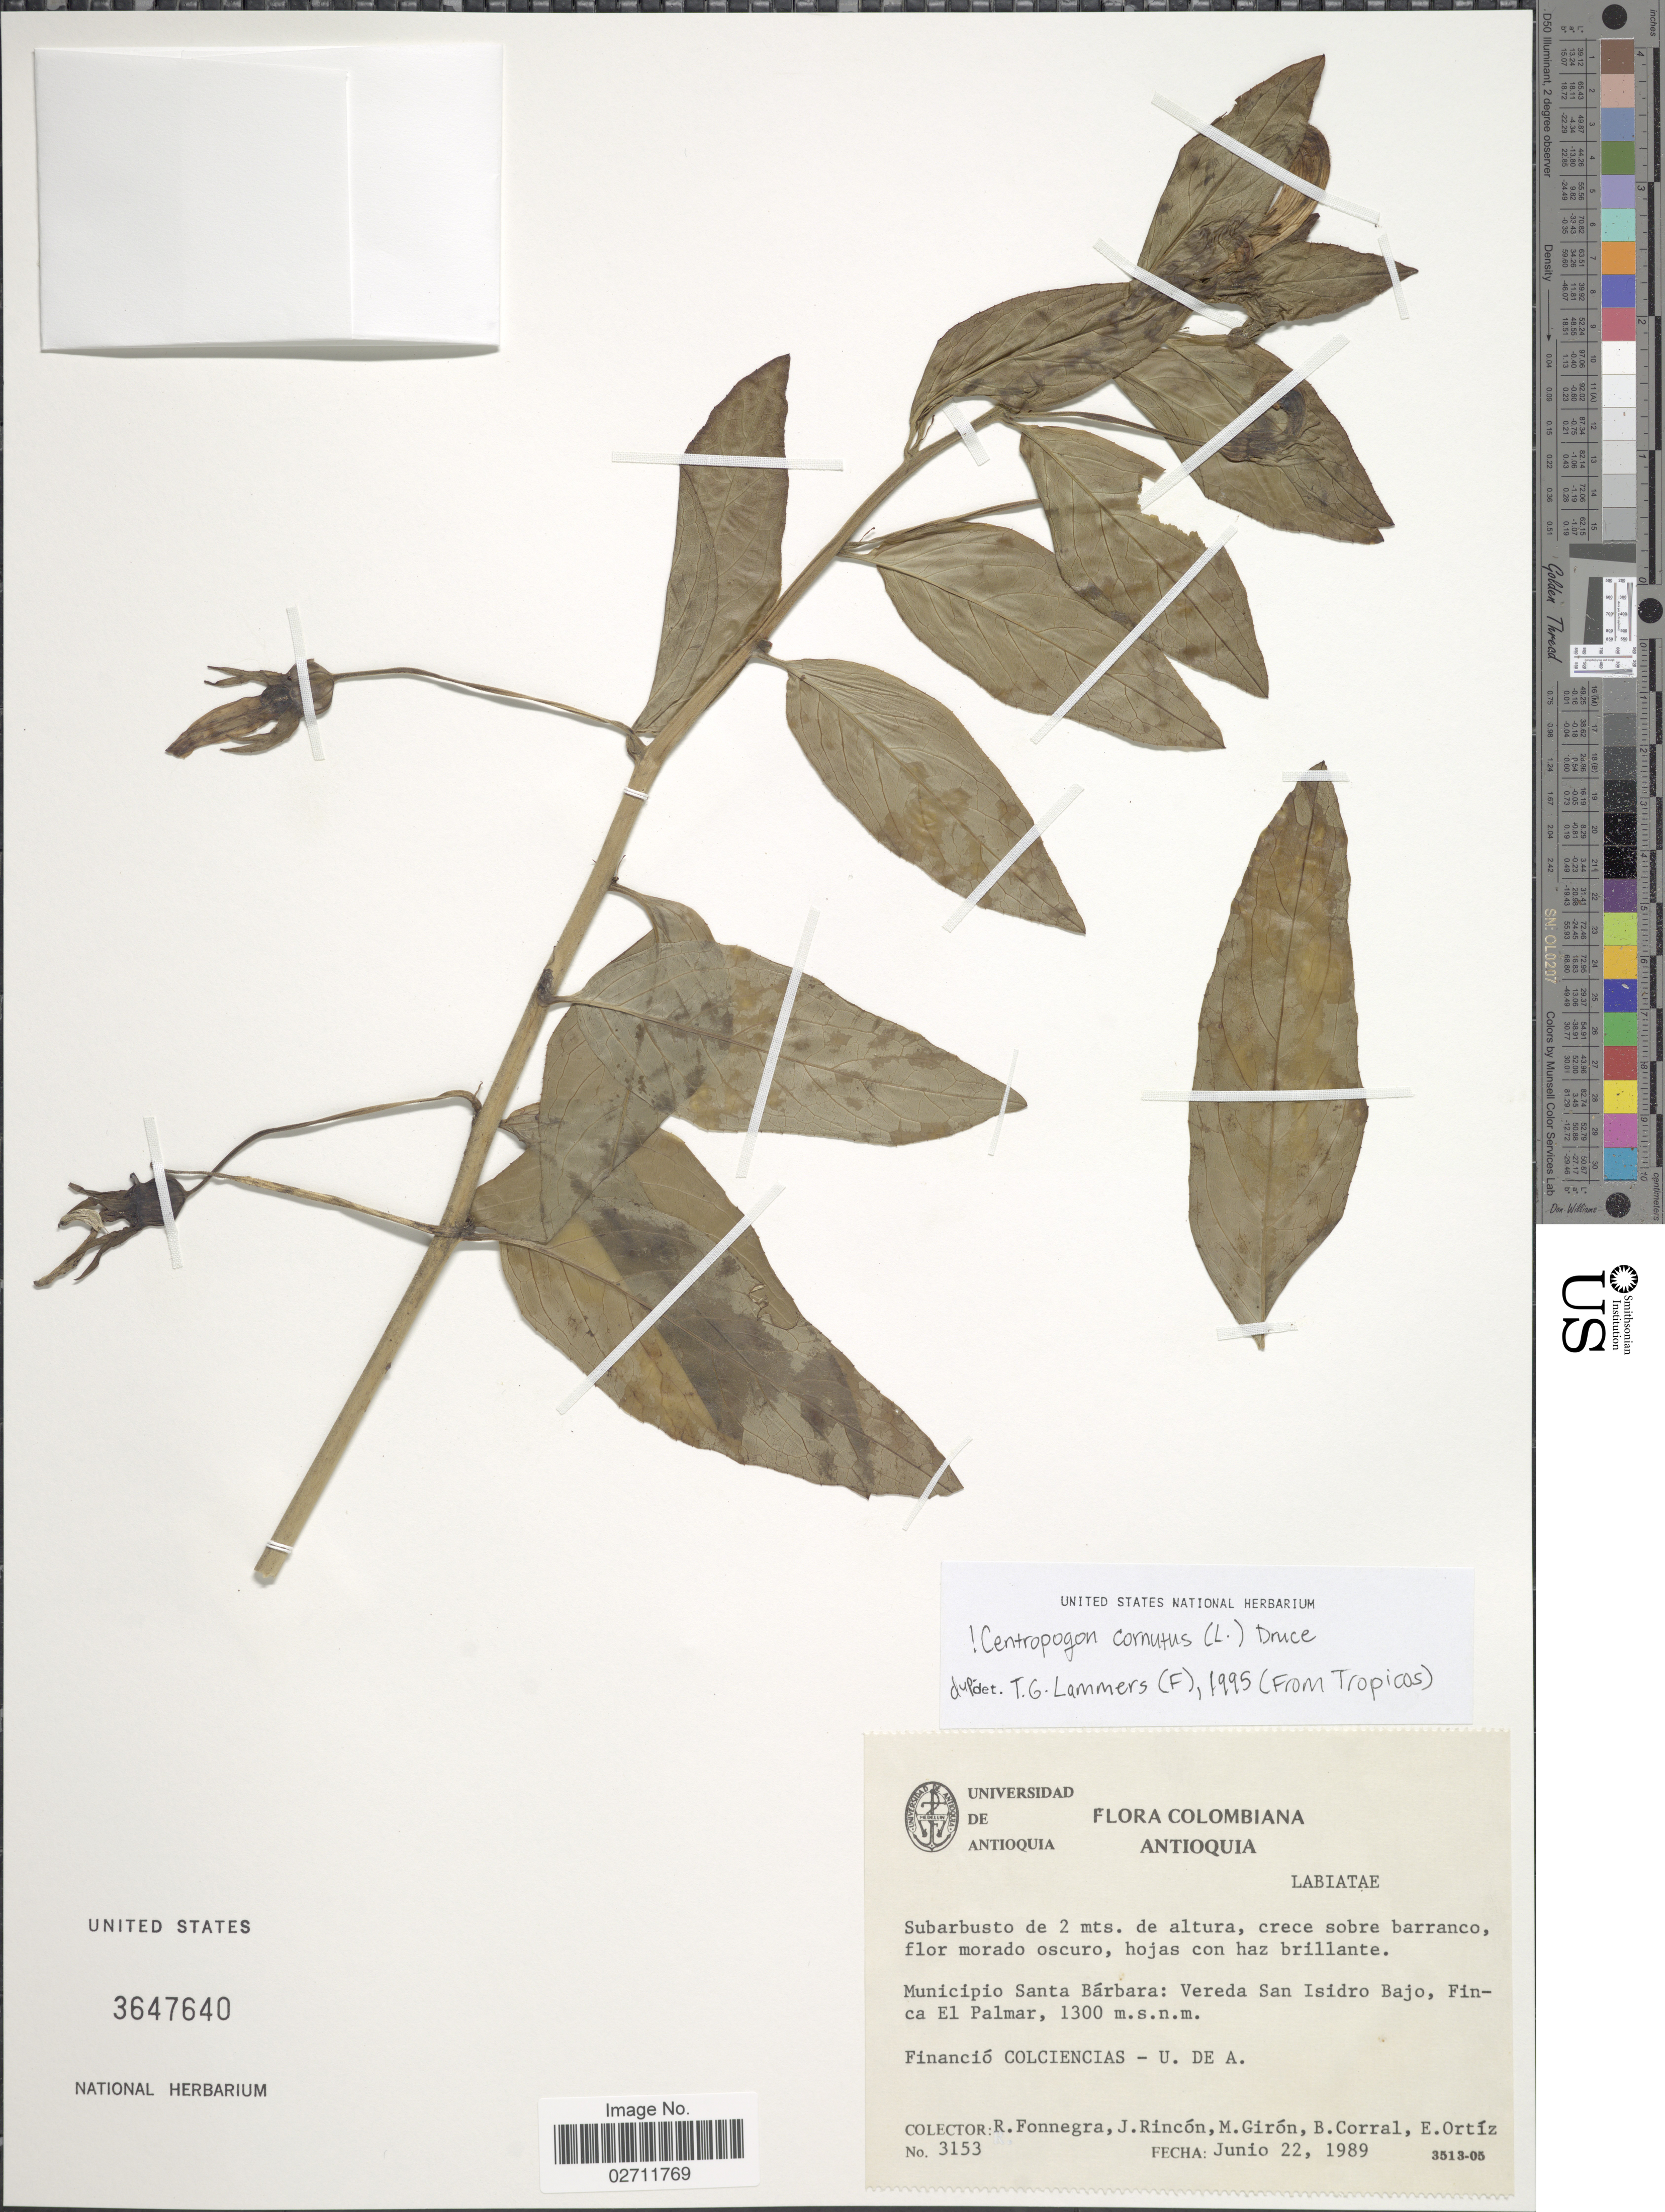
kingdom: Plantae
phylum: Tracheophyta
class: Magnoliopsida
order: Asterales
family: Campanulaceae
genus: Centropogon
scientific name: Centropogon cornutus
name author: (L.) Druce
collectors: R. Fonnegra, J. Rincón, M. Girón, B. Corral & E. Ortíz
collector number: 3153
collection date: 1989-06-22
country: Colombia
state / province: Antioquia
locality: Municipio Santa Barbara: Vereda San Isidro Bajo Finca El Palmar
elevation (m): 1300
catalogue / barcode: US 3647640